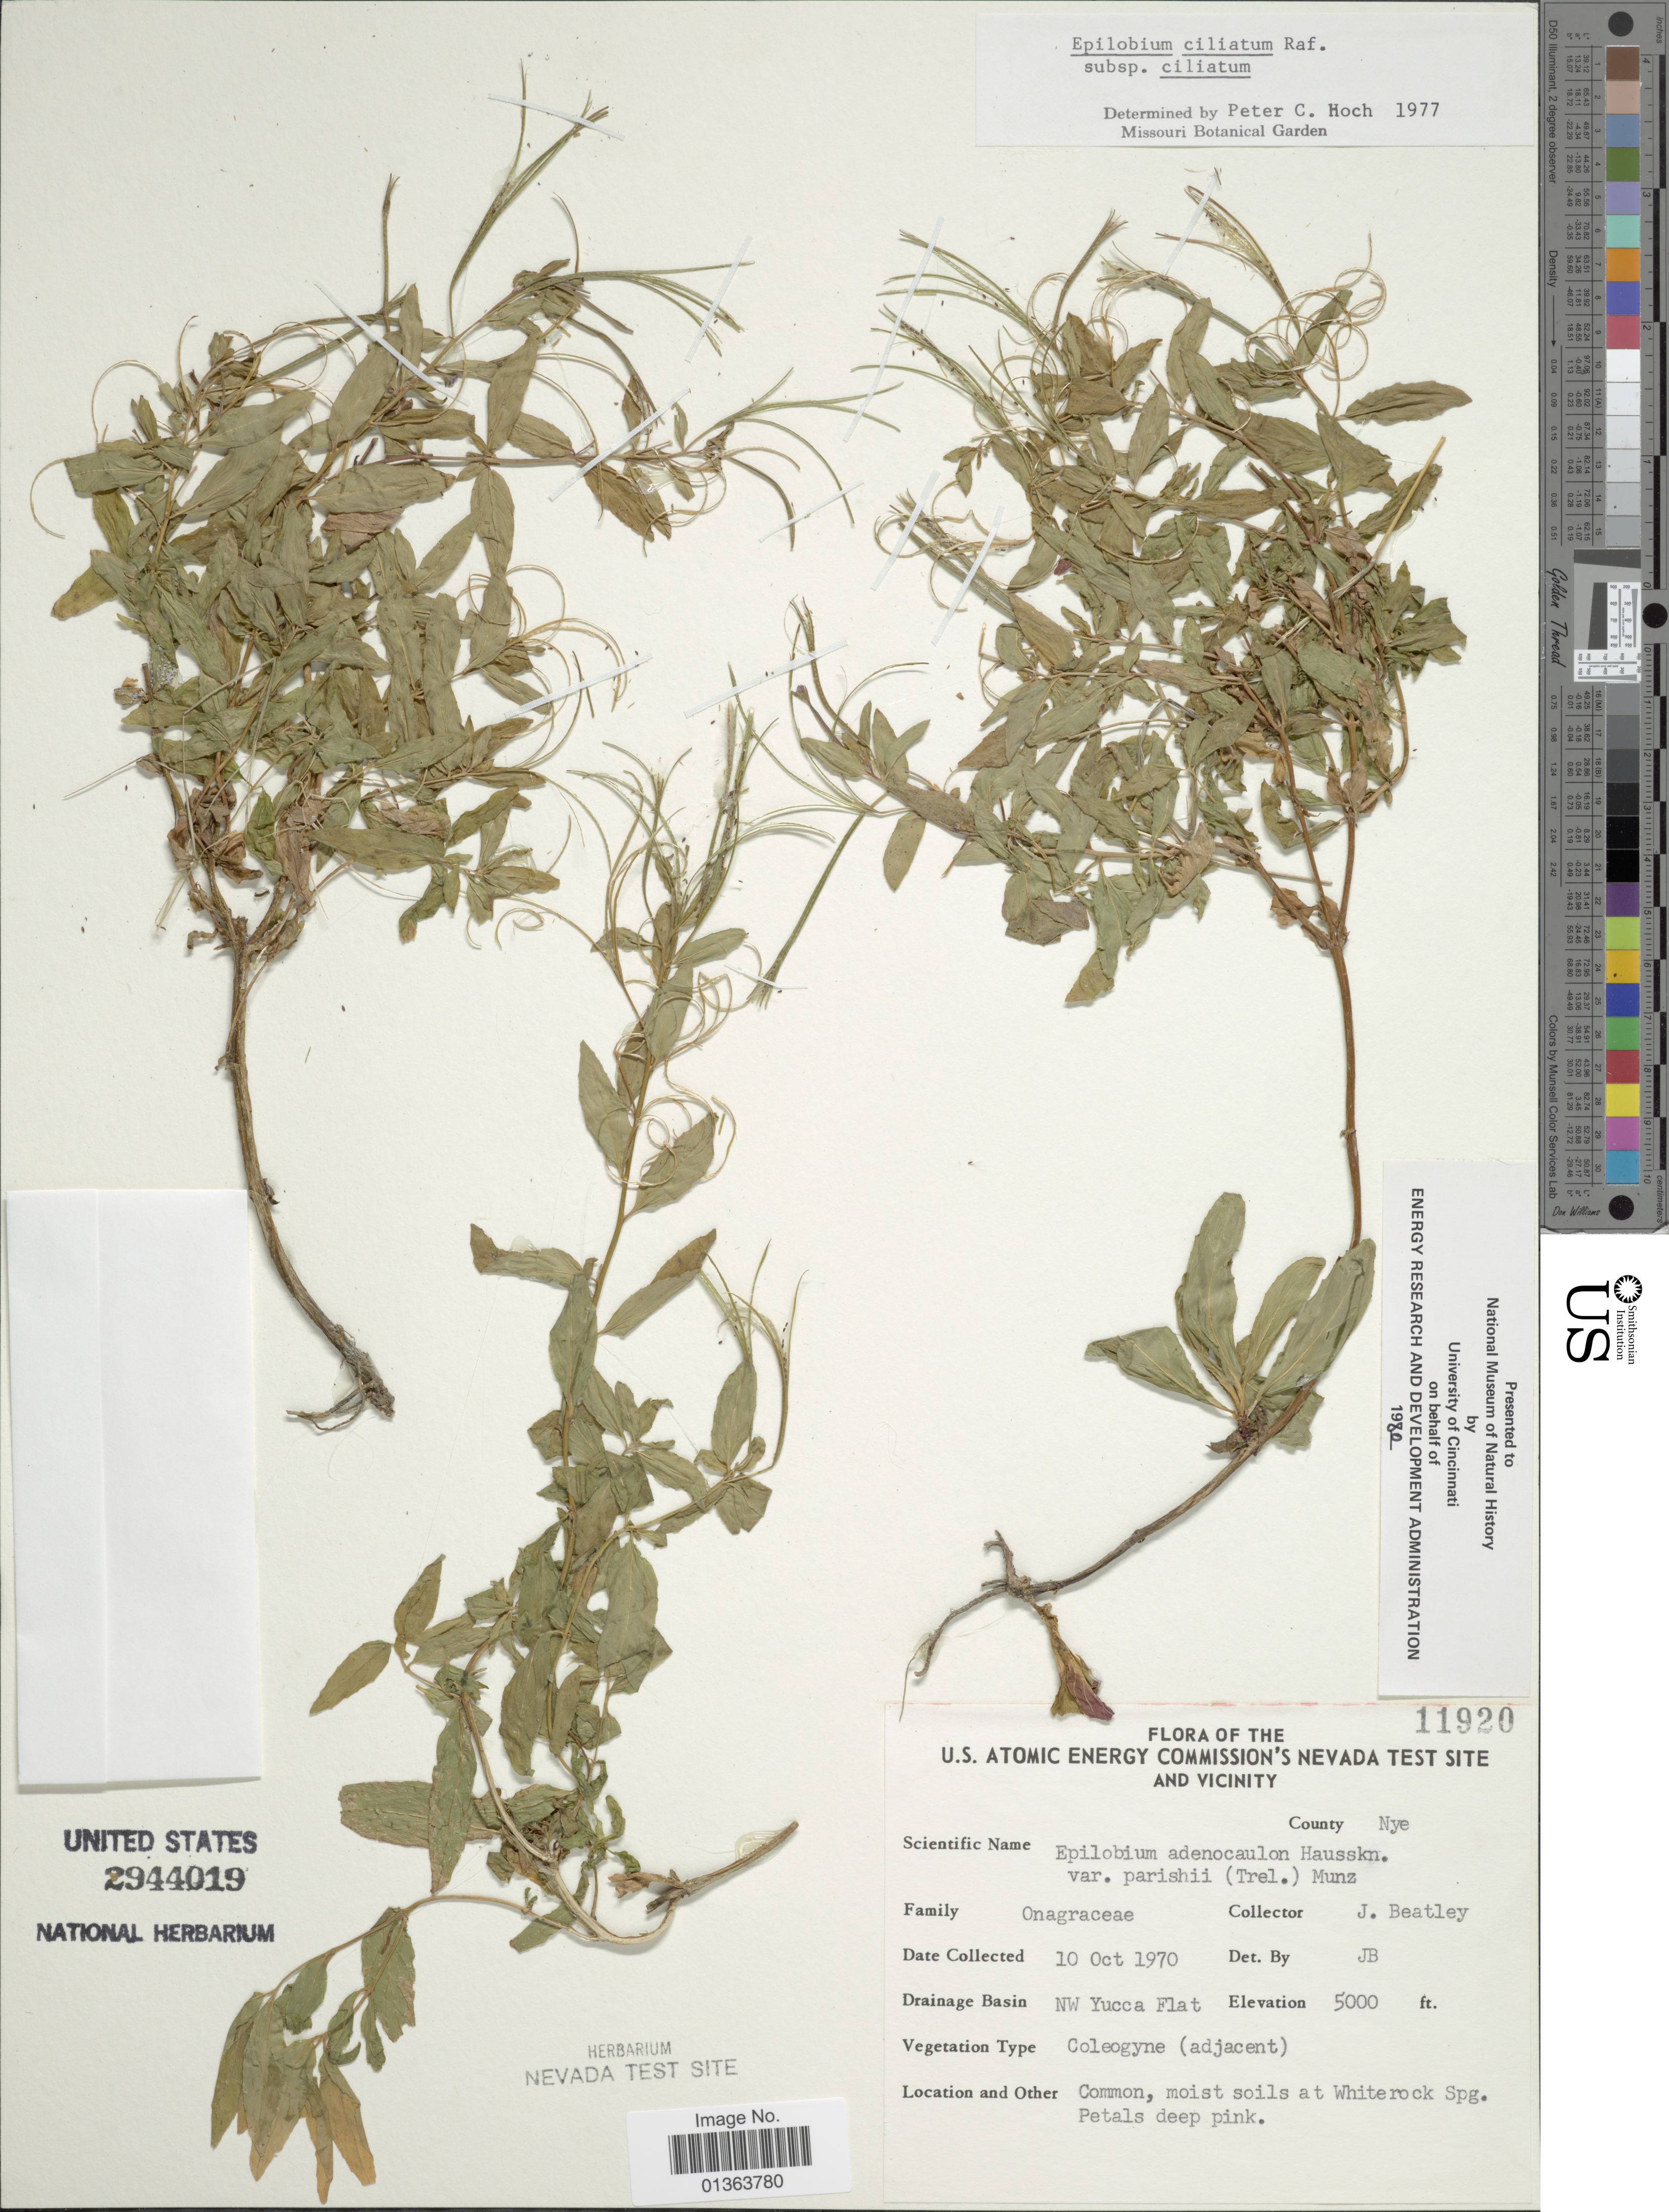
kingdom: Plantae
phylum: Tracheophyta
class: Magnoliopsida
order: Myrtales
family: Onagraceae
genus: Epilobium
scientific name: Epilobium ciliatum subsp. ciliatum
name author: Raf.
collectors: J. C. Beatley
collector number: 11920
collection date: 1970-10-10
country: United States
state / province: Nevada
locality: U.S. atomic energy commission's Nevada test site and vicinity. County Nye. Drainage Basin NW Yucca Flat. Moist soils at Whiterock Spg.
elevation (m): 1524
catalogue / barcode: US 2944019